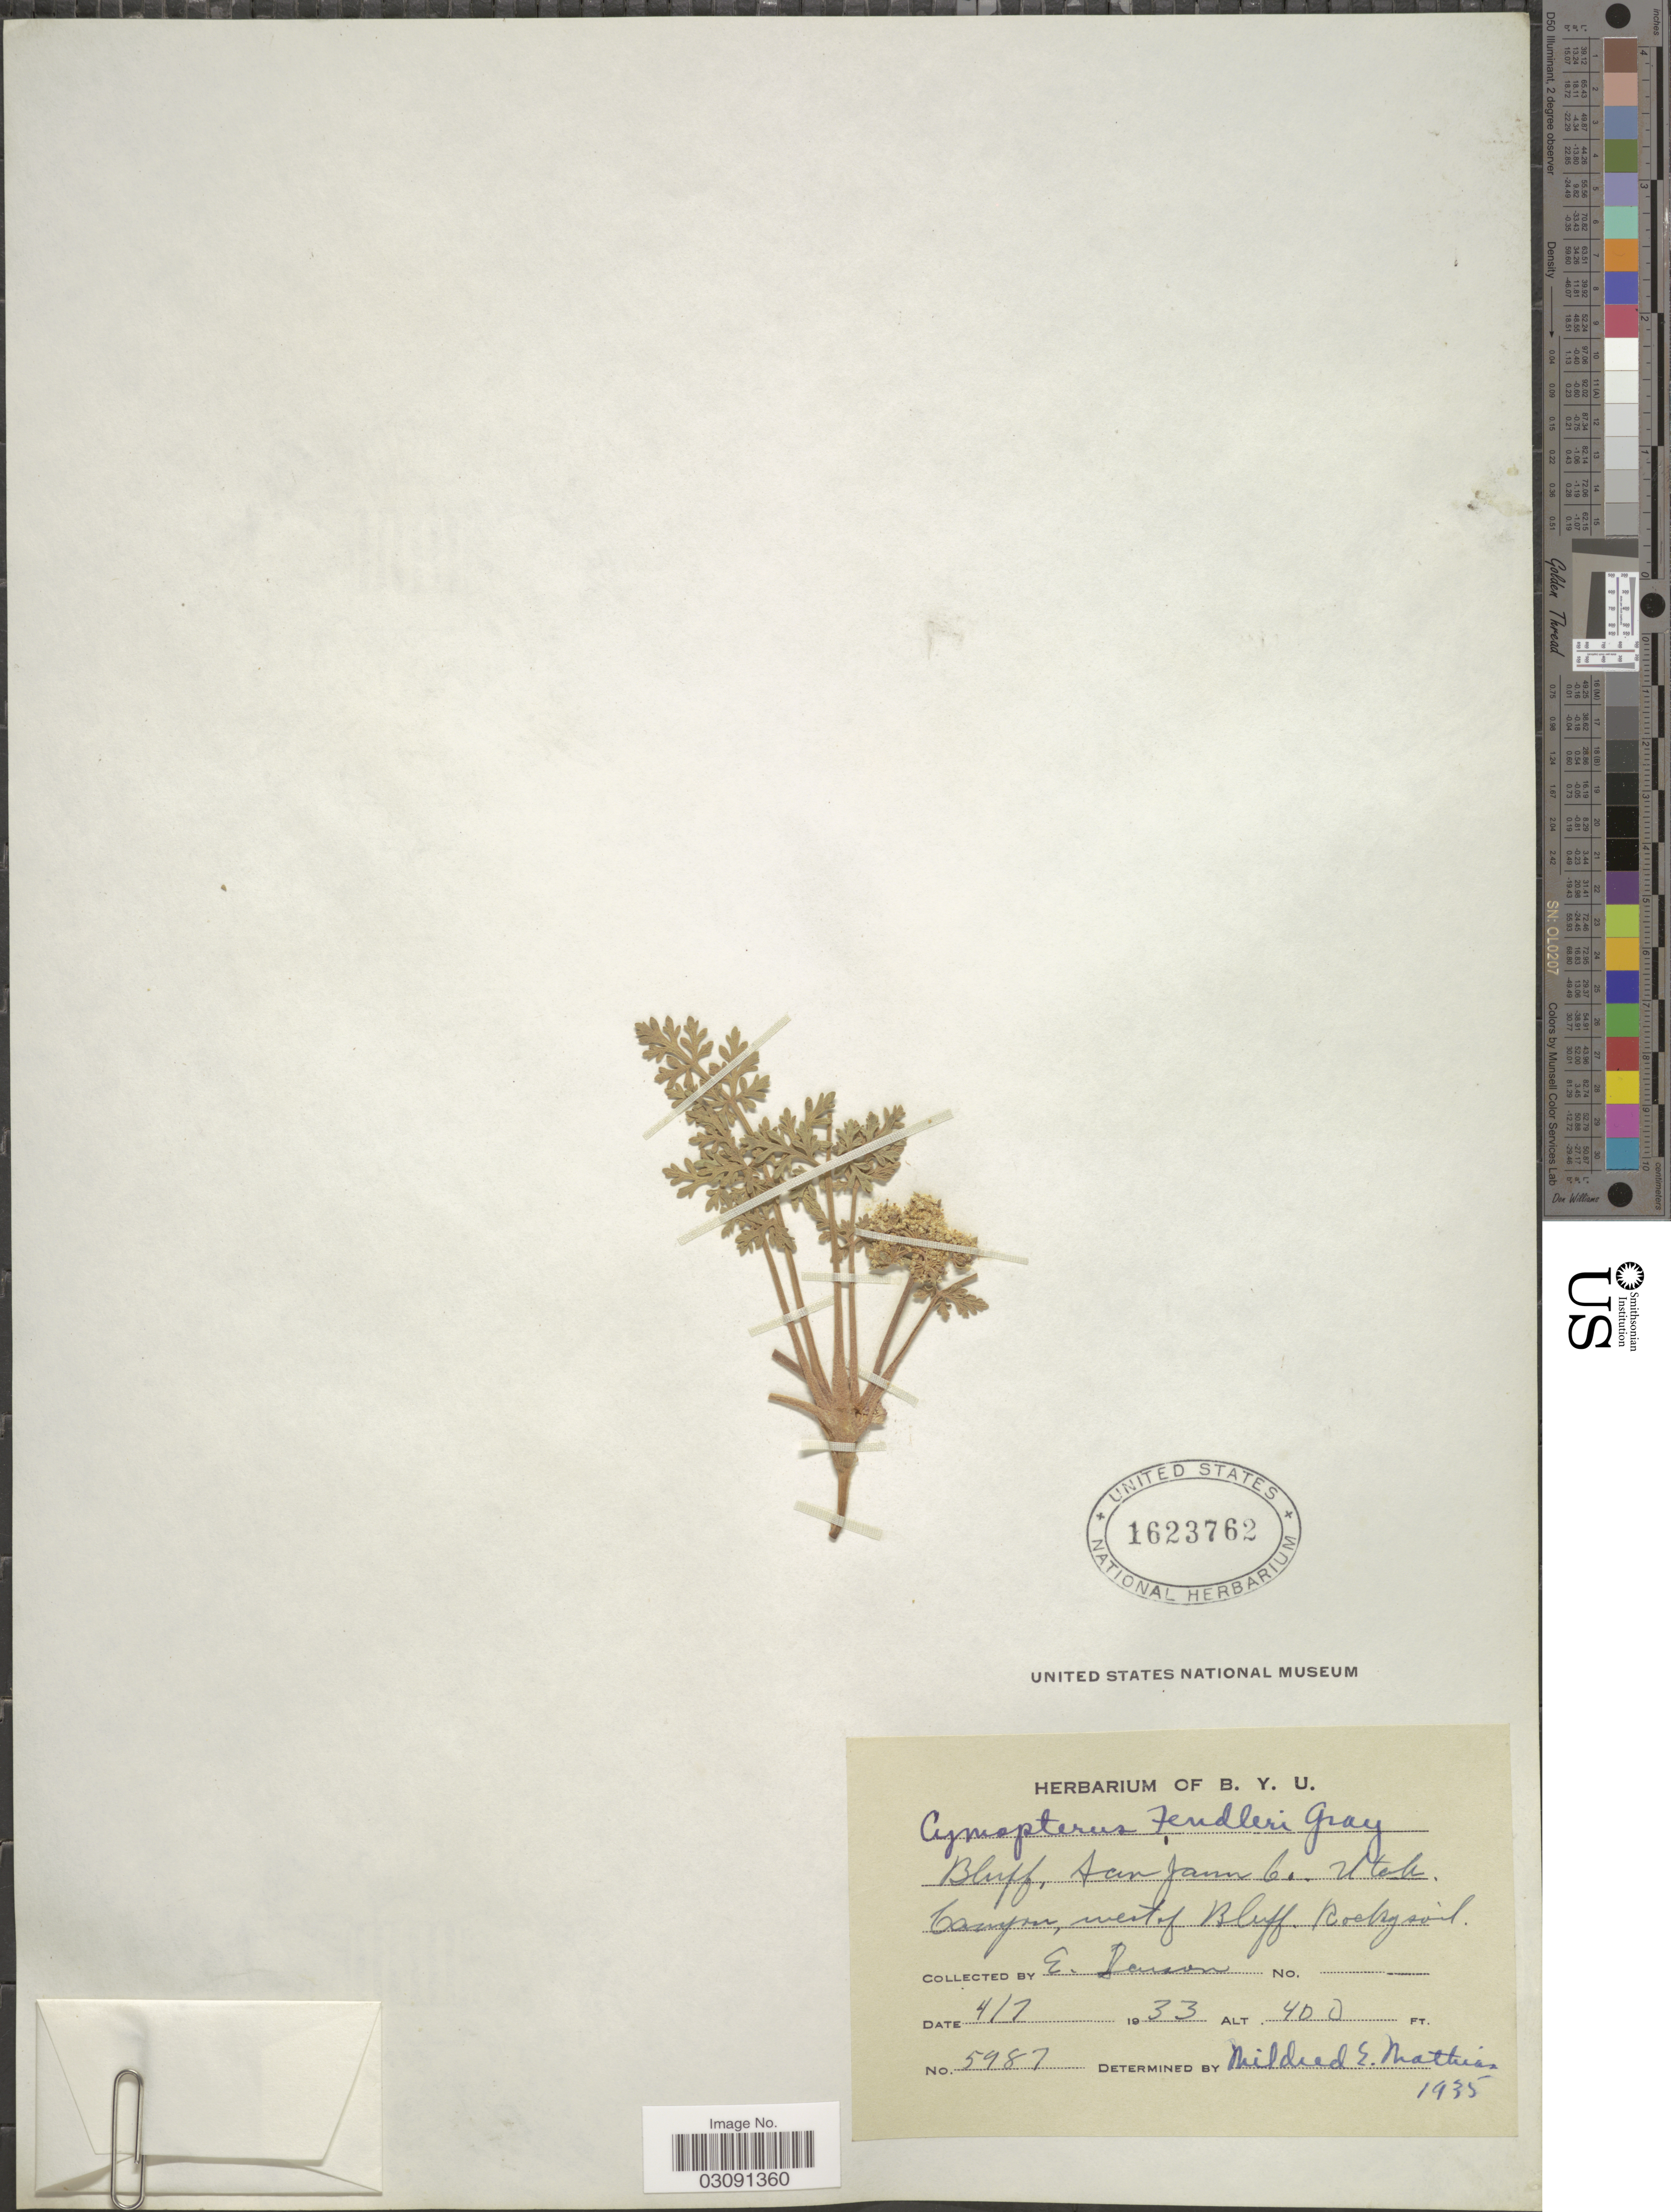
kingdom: Plantae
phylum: Tracheophyta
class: Magnoliopsida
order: Apiales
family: Apiaceae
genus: Cymopterus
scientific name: Cymopterus fendleri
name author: A. Gray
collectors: E. Larson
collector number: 5987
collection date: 1933-04-07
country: United States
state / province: Utah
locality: Canyon, west of Bluff. Rocky soil.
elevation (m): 122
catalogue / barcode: US 1623762